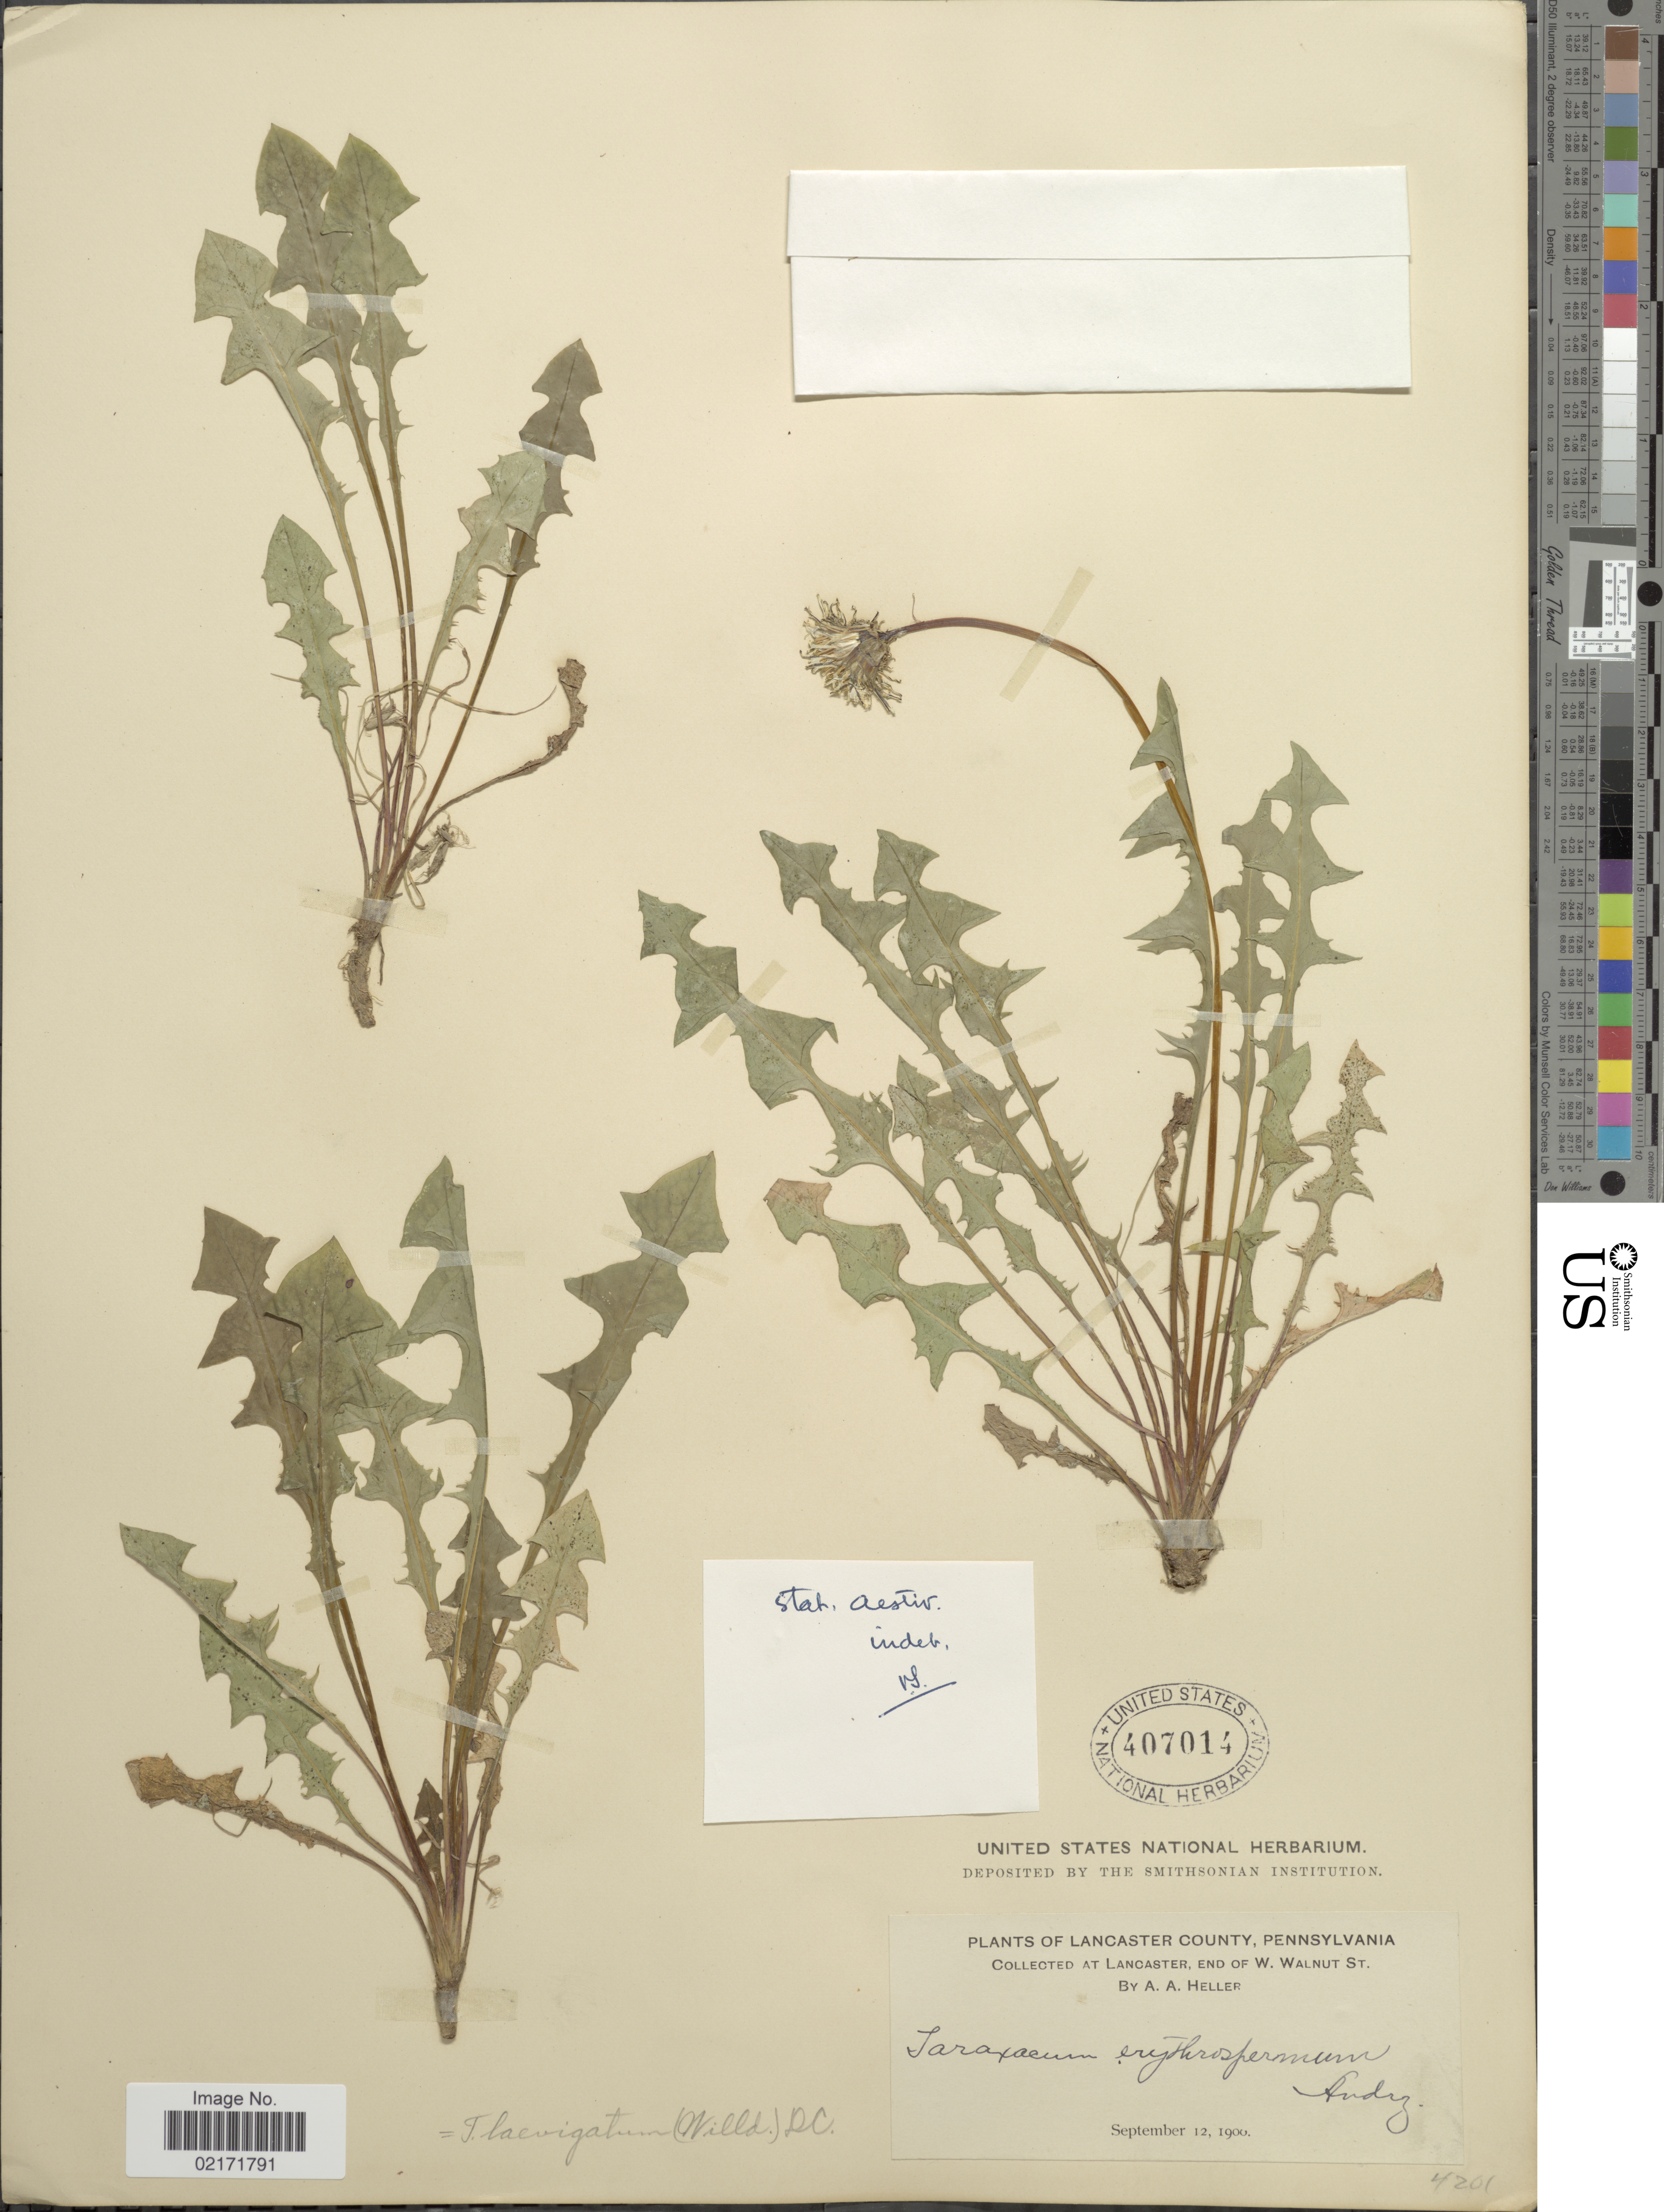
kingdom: Plantae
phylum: Tracheophyta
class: Magnoliopsida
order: Asterales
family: Asteraceae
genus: Taraxacum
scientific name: Taraxacum croceum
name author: Dahlst.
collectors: A. A. Heller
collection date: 1900-09-12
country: United States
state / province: Pennsylvania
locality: Lancaster County, Pennsylvania. At Lancaster, End of W. Walnut St.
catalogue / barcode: US 407014